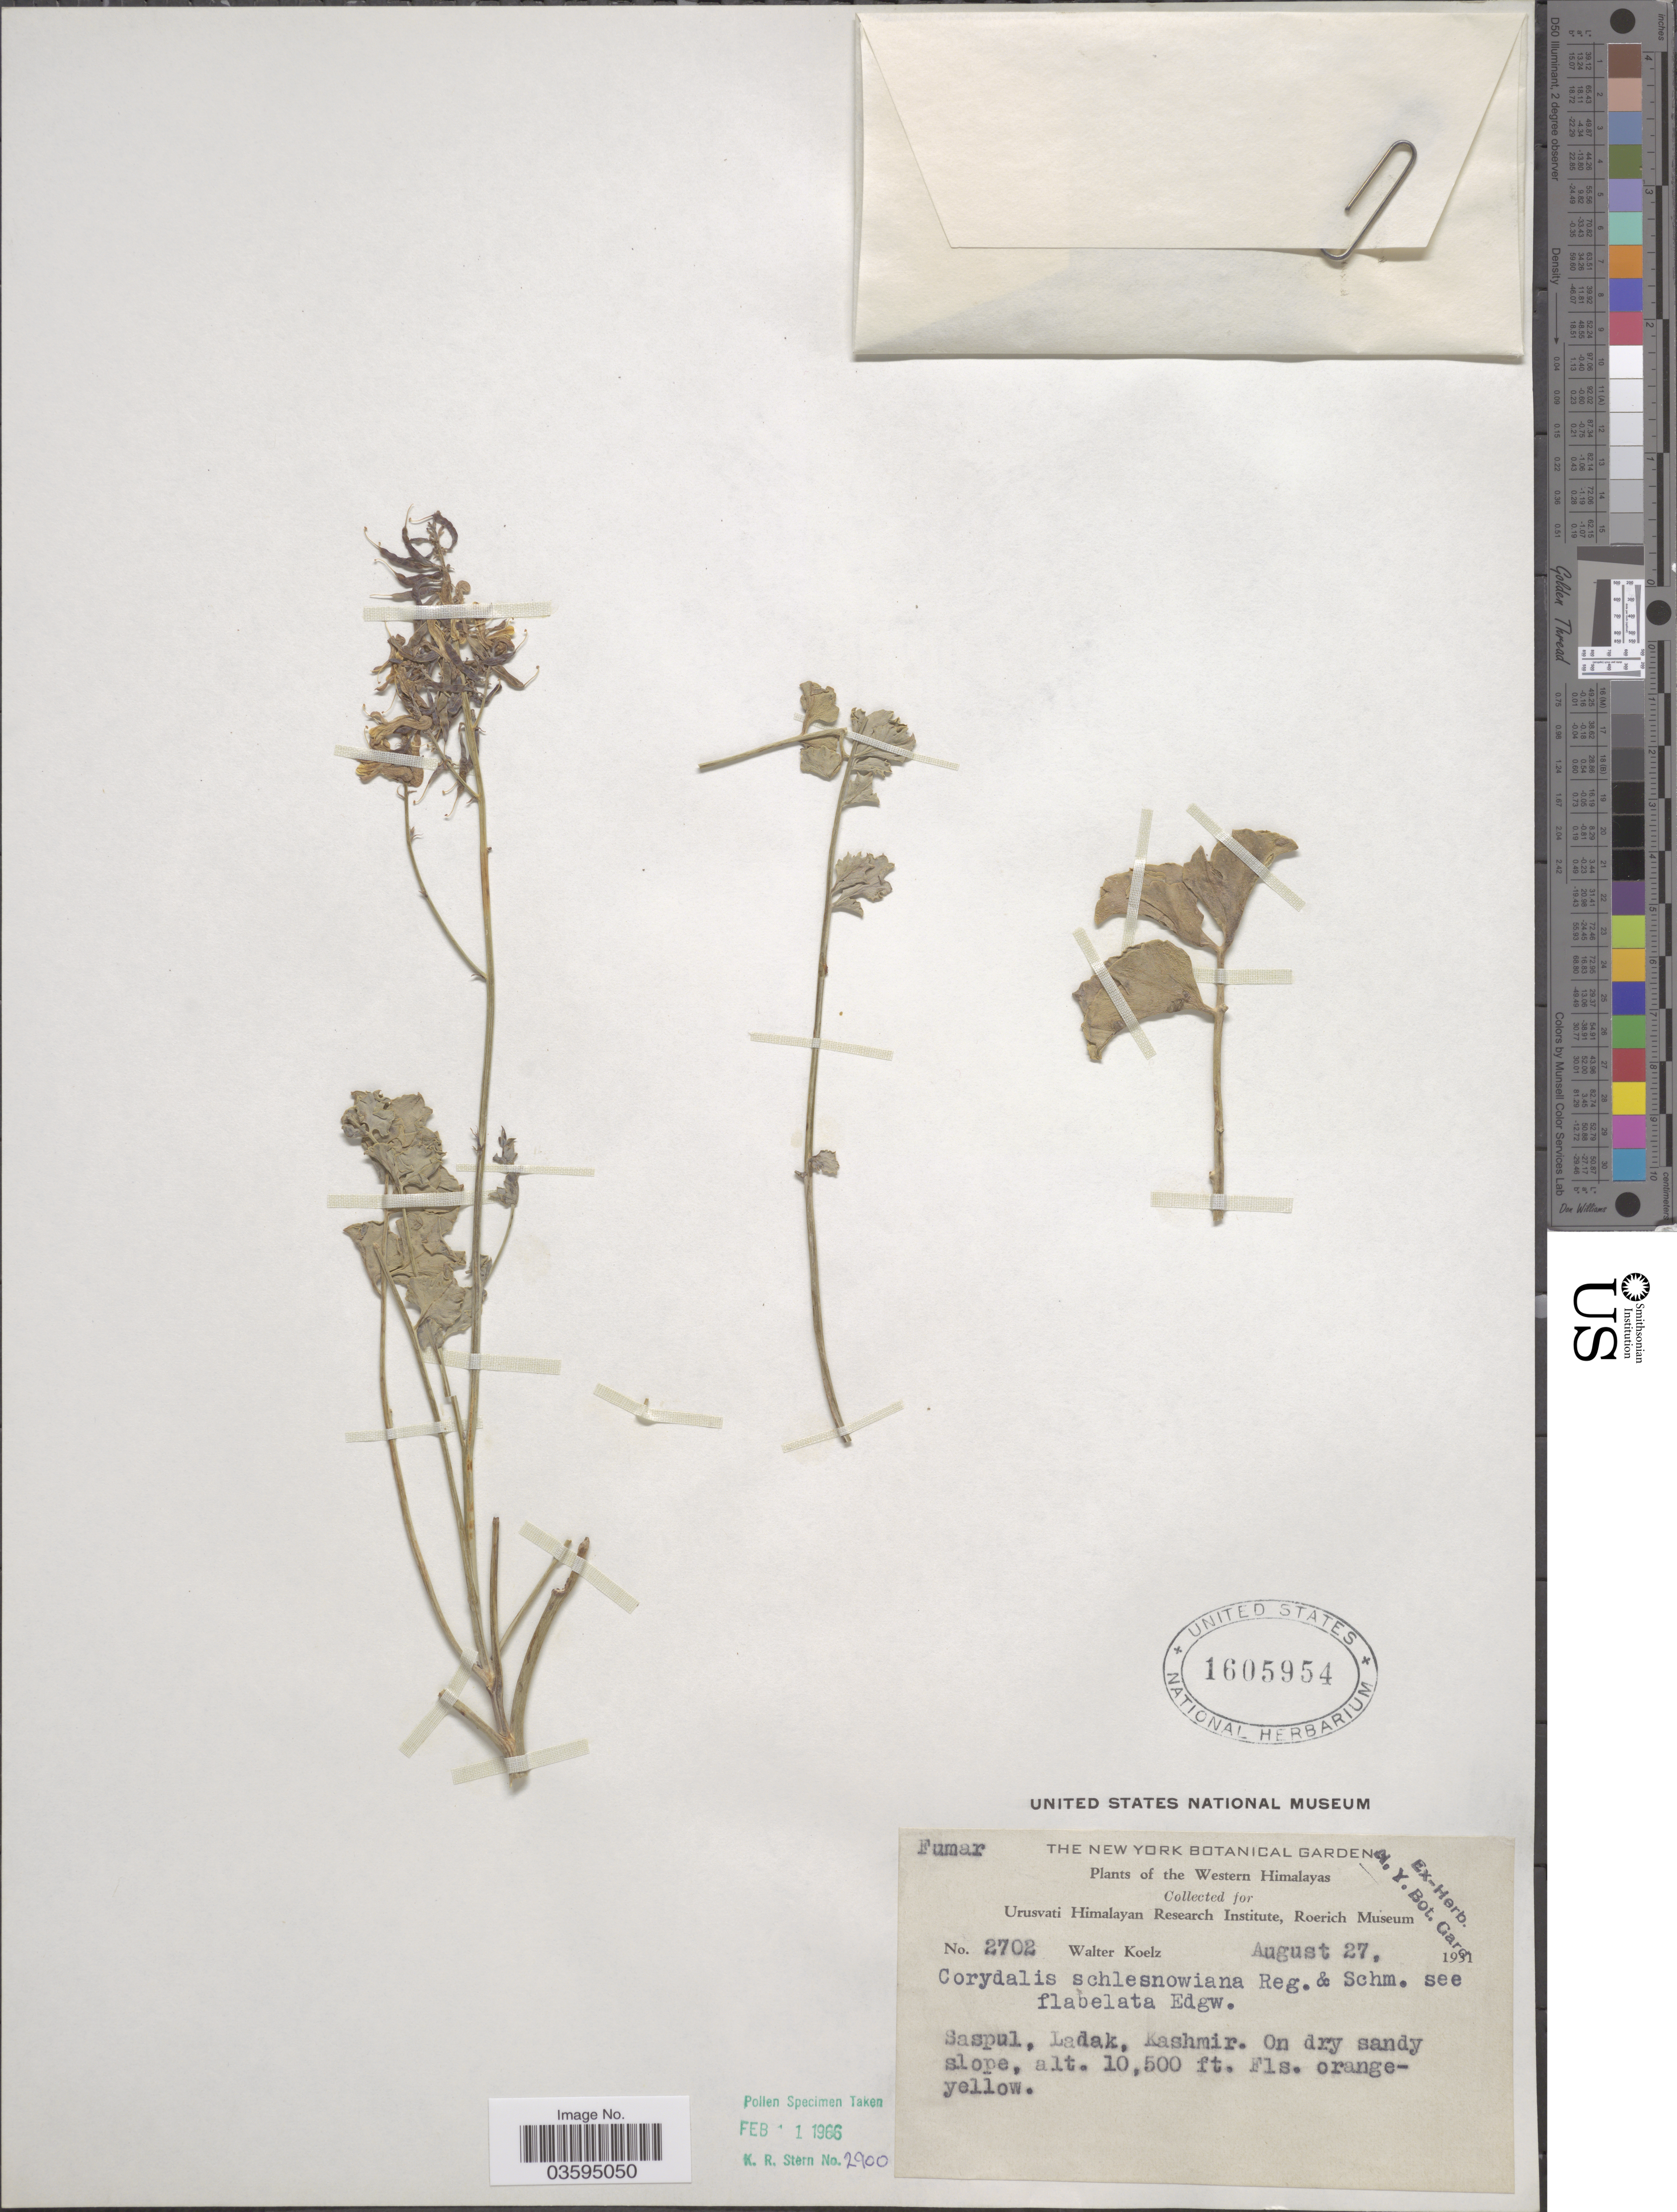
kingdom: Plantae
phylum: Tracheophyta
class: Magnoliopsida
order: Ranunculales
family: Papaveraceae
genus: Corydalis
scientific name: Corydalis flabellata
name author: Edgew.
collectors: W. N. Koelz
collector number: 2702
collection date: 1931-08-27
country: India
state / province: Ladakh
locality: Western Himalayas. Saspul, Ladak, Kashmir.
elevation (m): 3200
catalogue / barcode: US 1605954